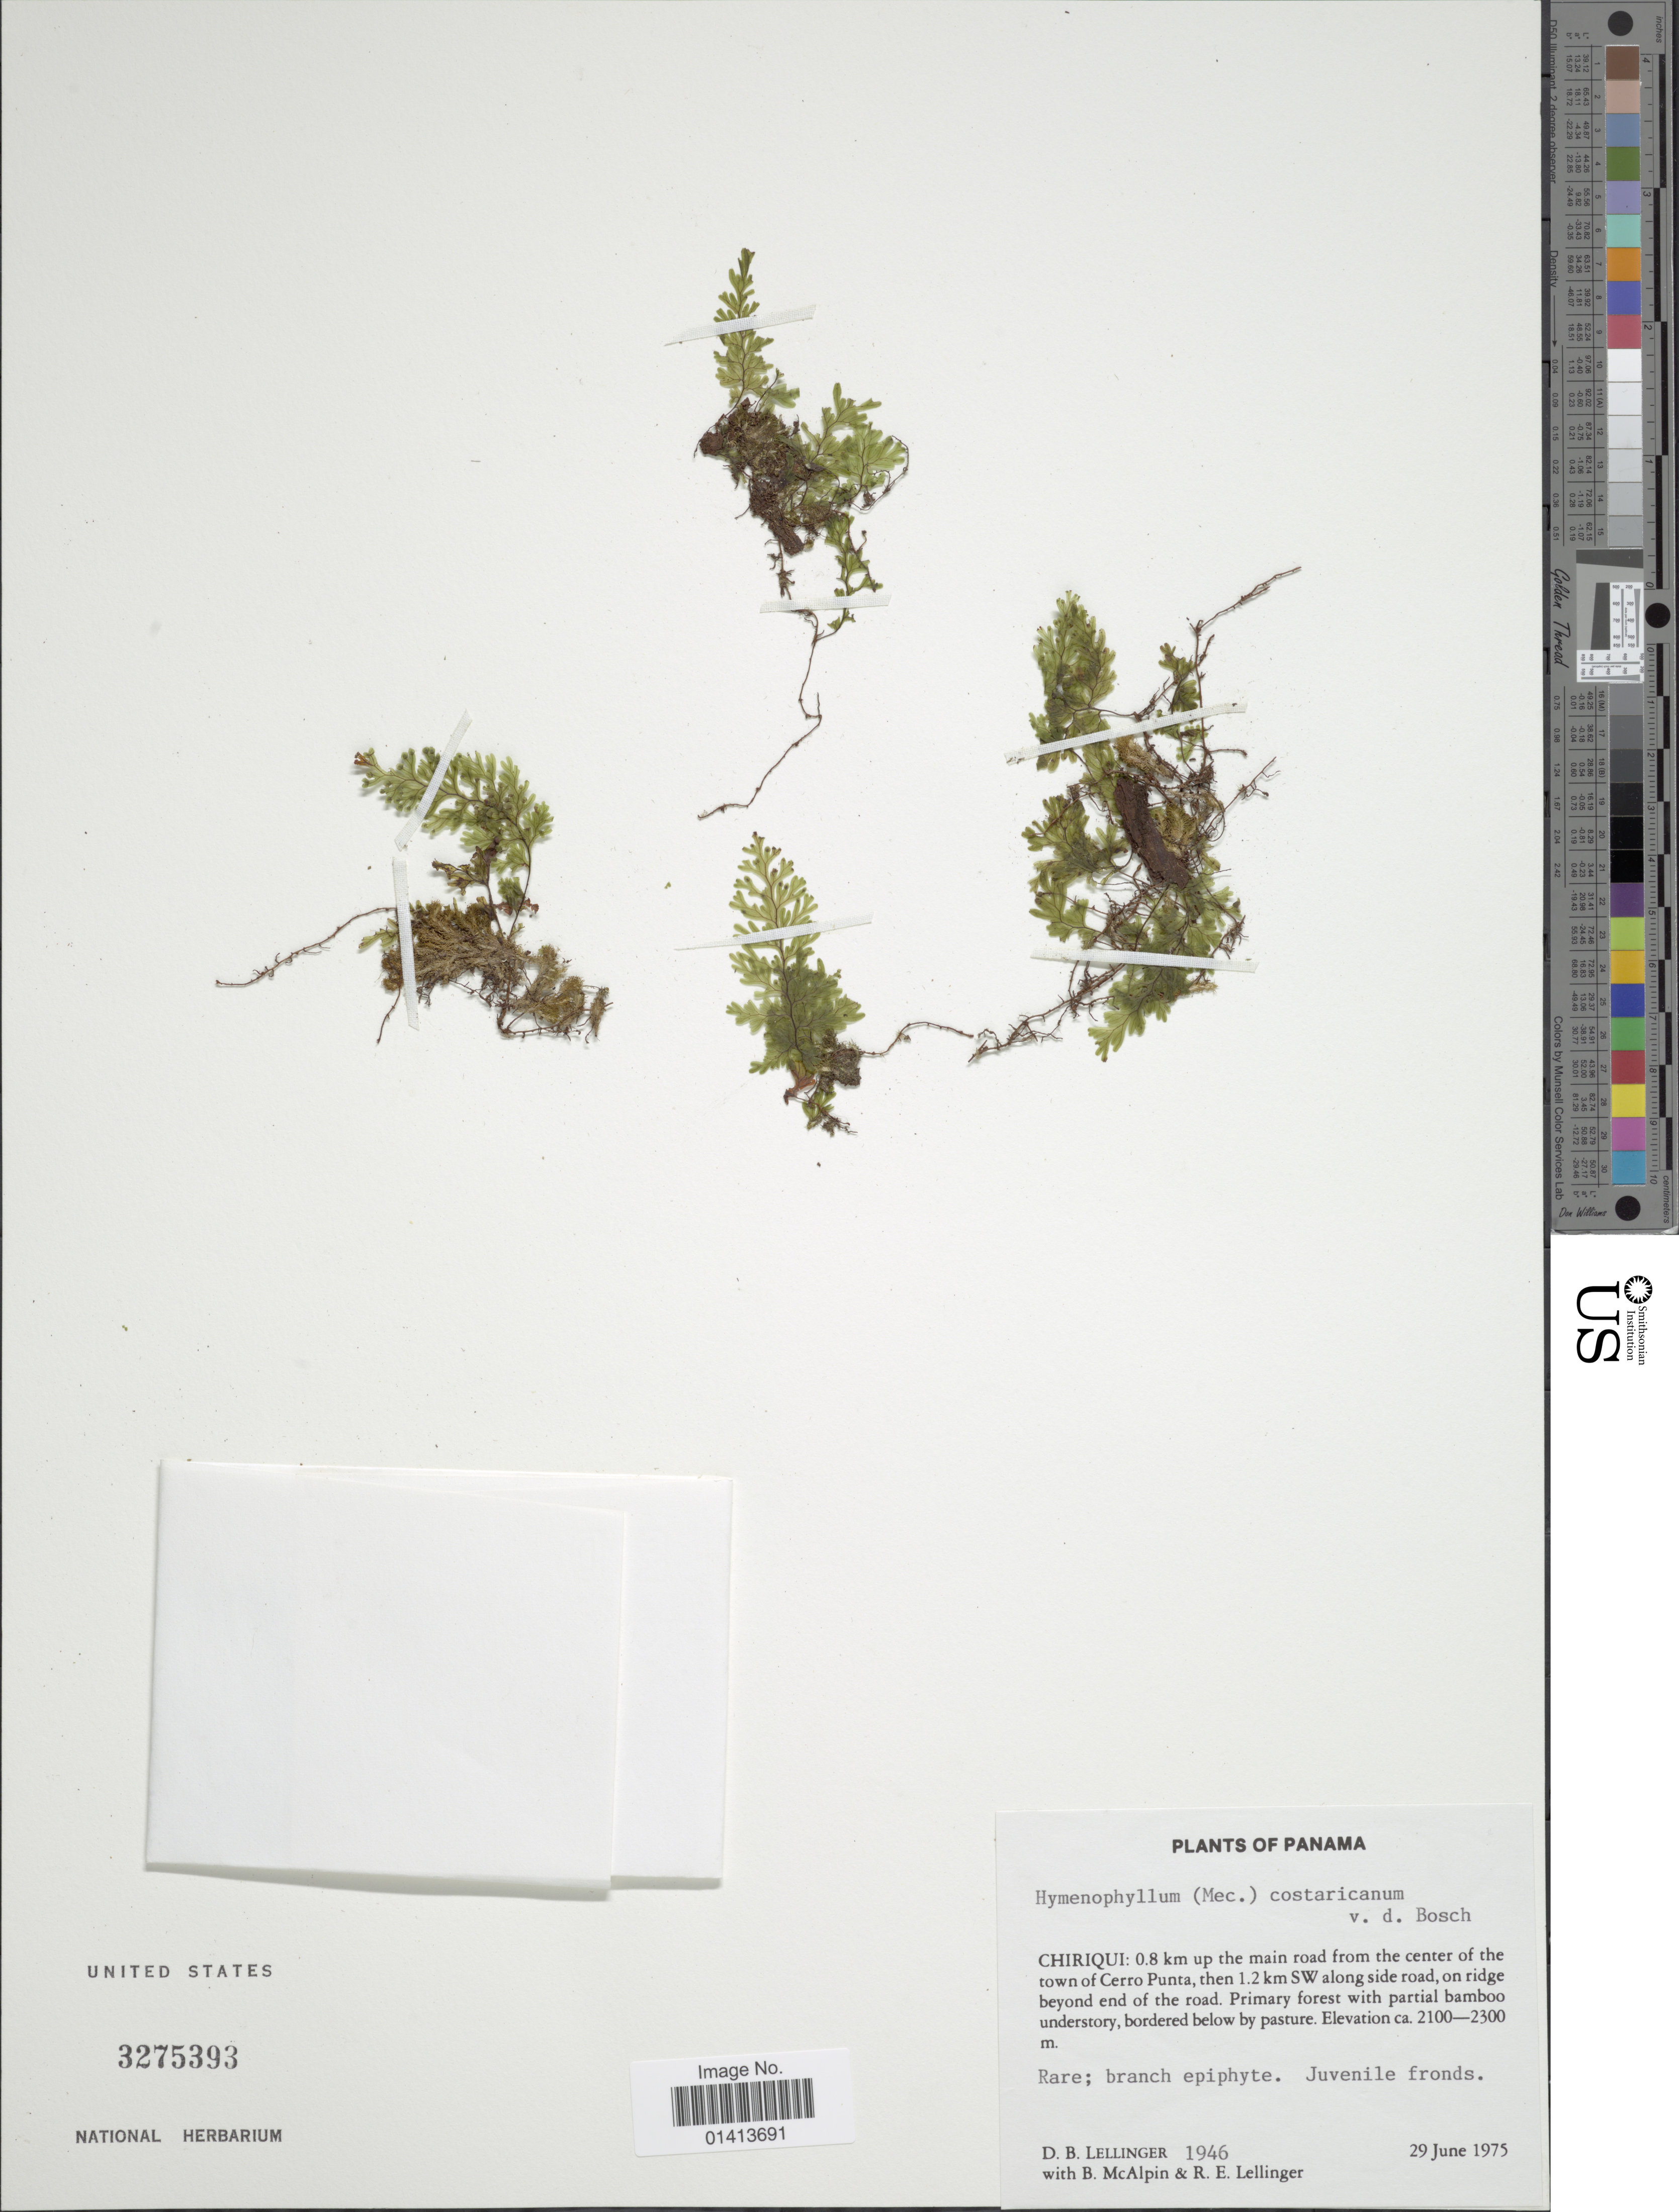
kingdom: Plantae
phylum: Tracheophyta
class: Polypodiopsida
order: Hymenophyllales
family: Hymenophyllaceae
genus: Hymenophyllum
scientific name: Hymenophyllum costaricanum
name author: Bosch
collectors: D. B. Lellinger, B. Mcalpin & D. B. Lellinger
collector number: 1946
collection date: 1975-06-29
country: Panama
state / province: Chiriqui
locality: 0.8 km up the main road from the center of the town of Cerro Punta, then 1.2 km SW along, on ridge beyond end of the road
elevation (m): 2100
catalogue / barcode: US 3275393